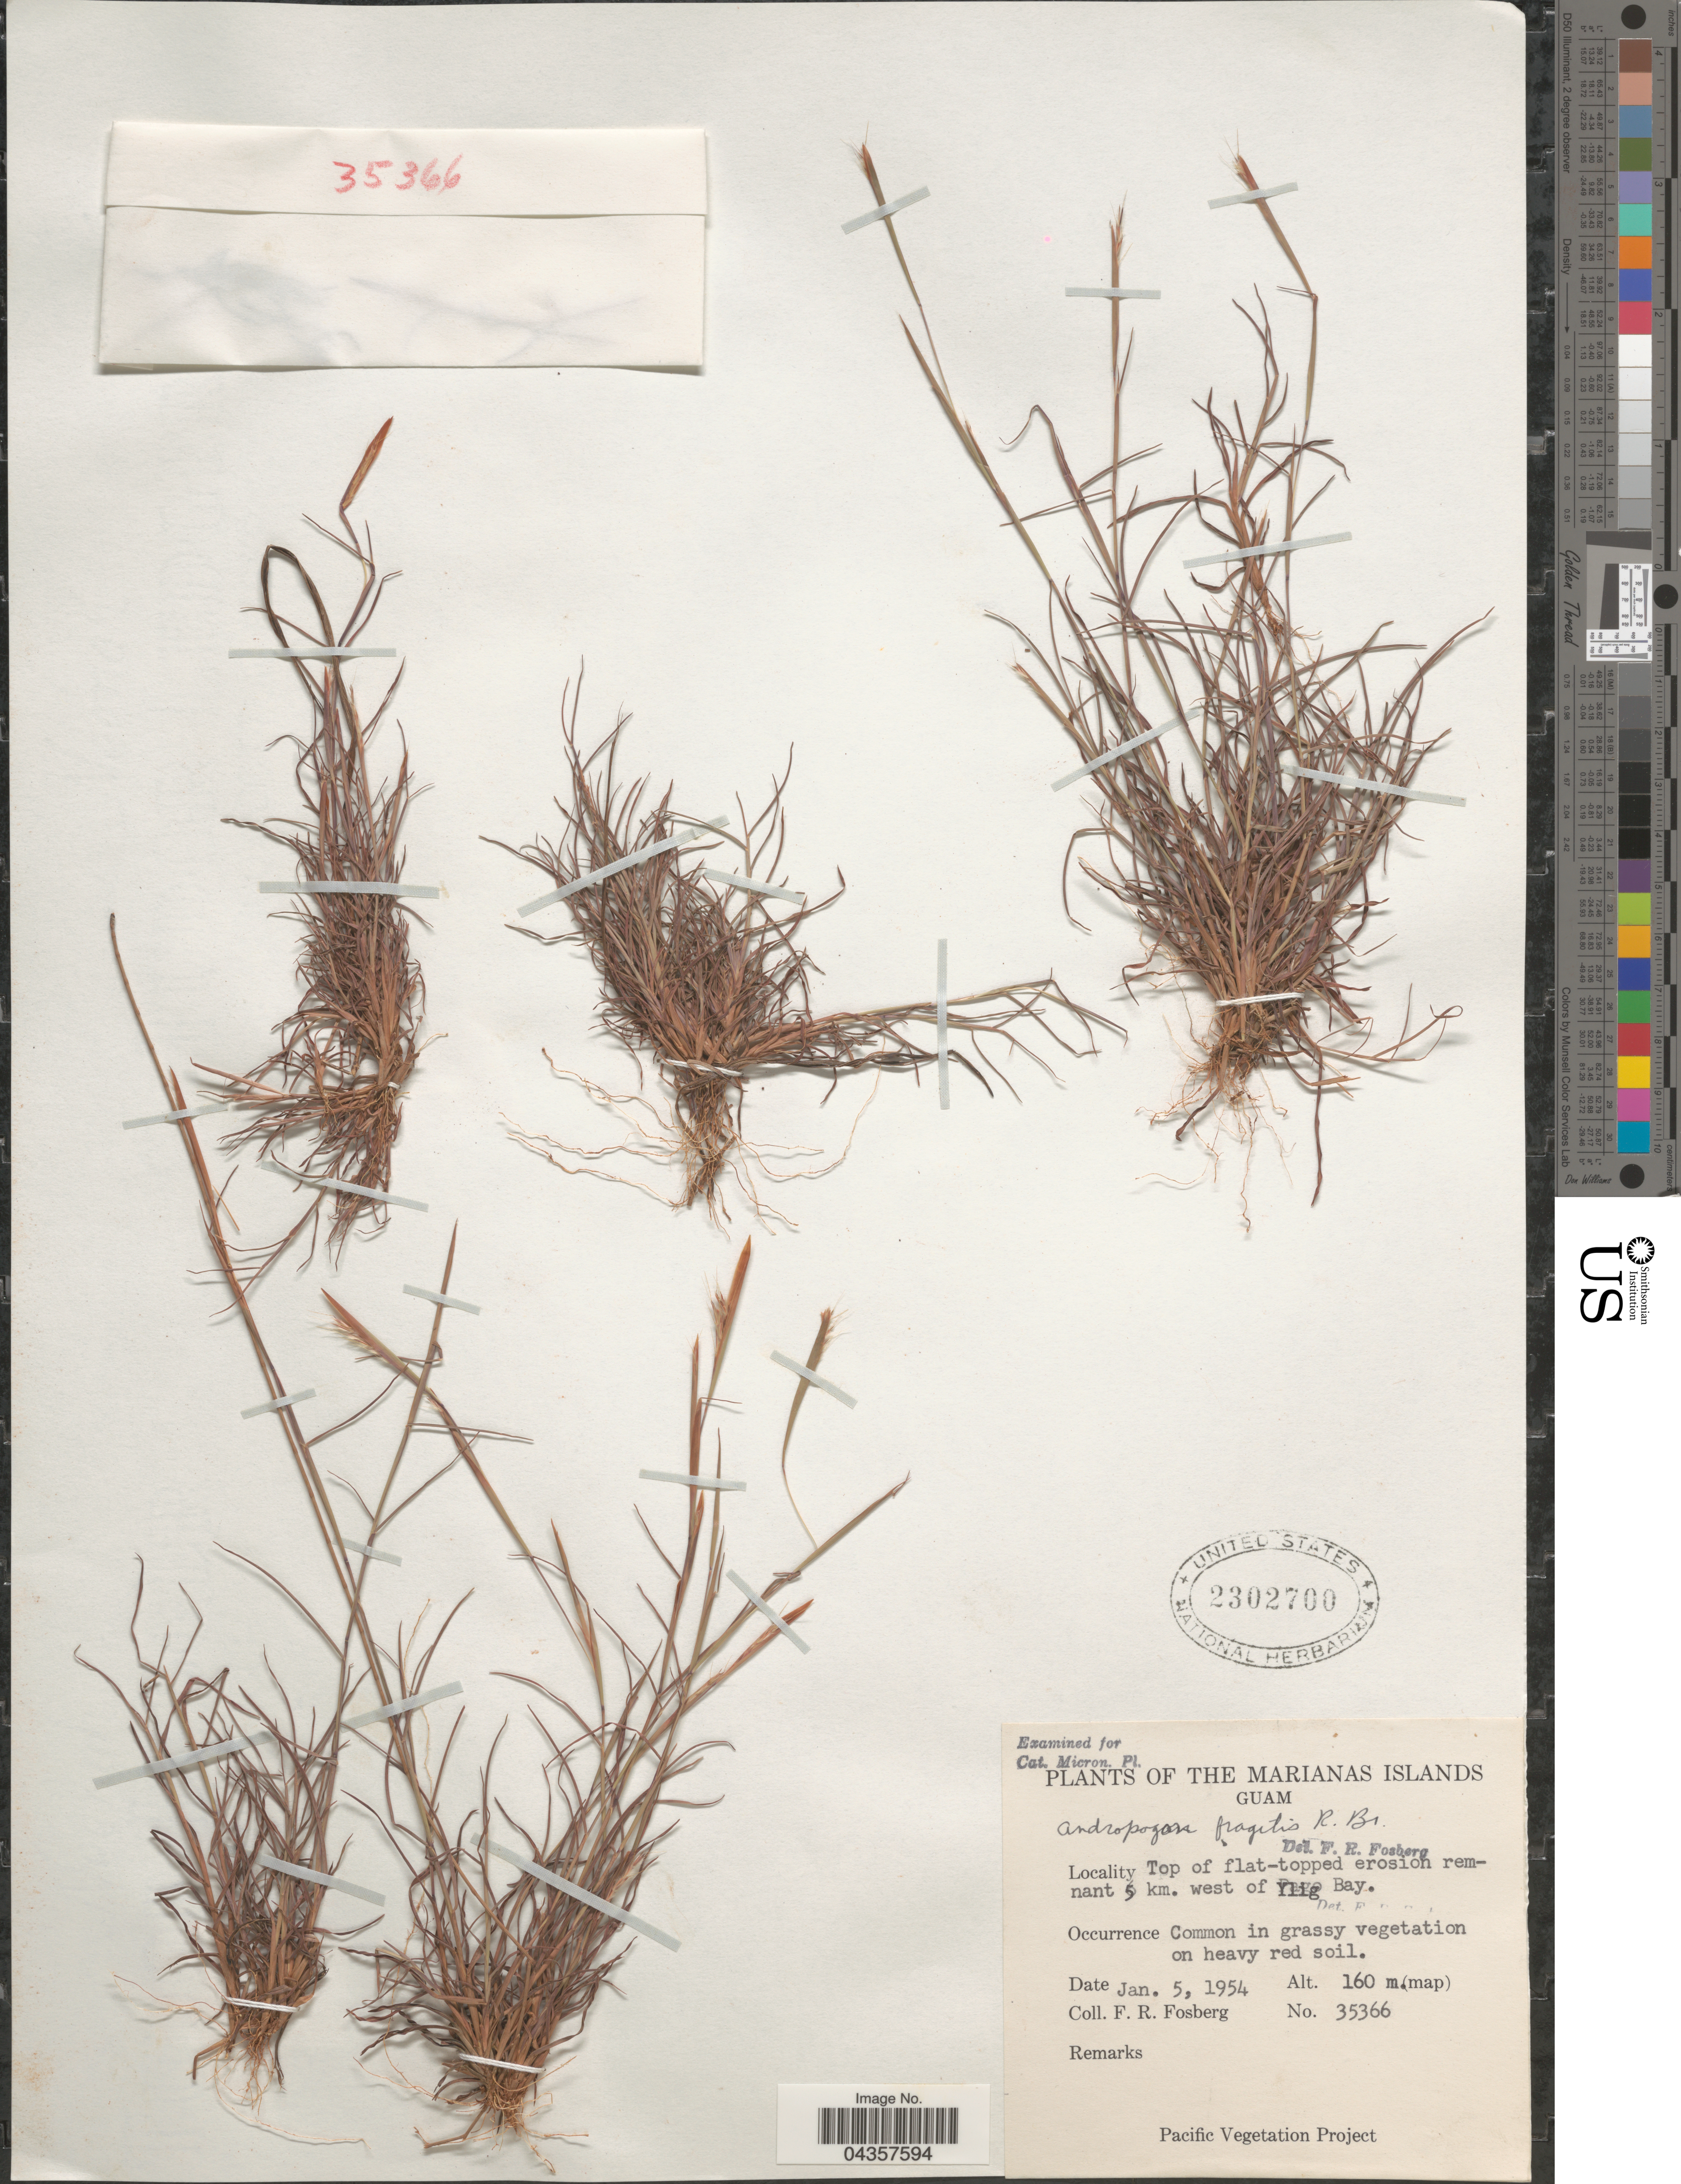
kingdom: Plantae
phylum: Tracheophyta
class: Liliopsida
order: Poales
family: Poaceae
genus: Schizachyrium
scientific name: Schizachyrium fragile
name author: (R. Br.) A. Camus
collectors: F. R. Fosberg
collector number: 35366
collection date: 1954-01-05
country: Guam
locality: The Marianas Islands. Top of flat-topped erosion remnant 5 km. west of Ylig Bay.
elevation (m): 160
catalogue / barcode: US 2302700